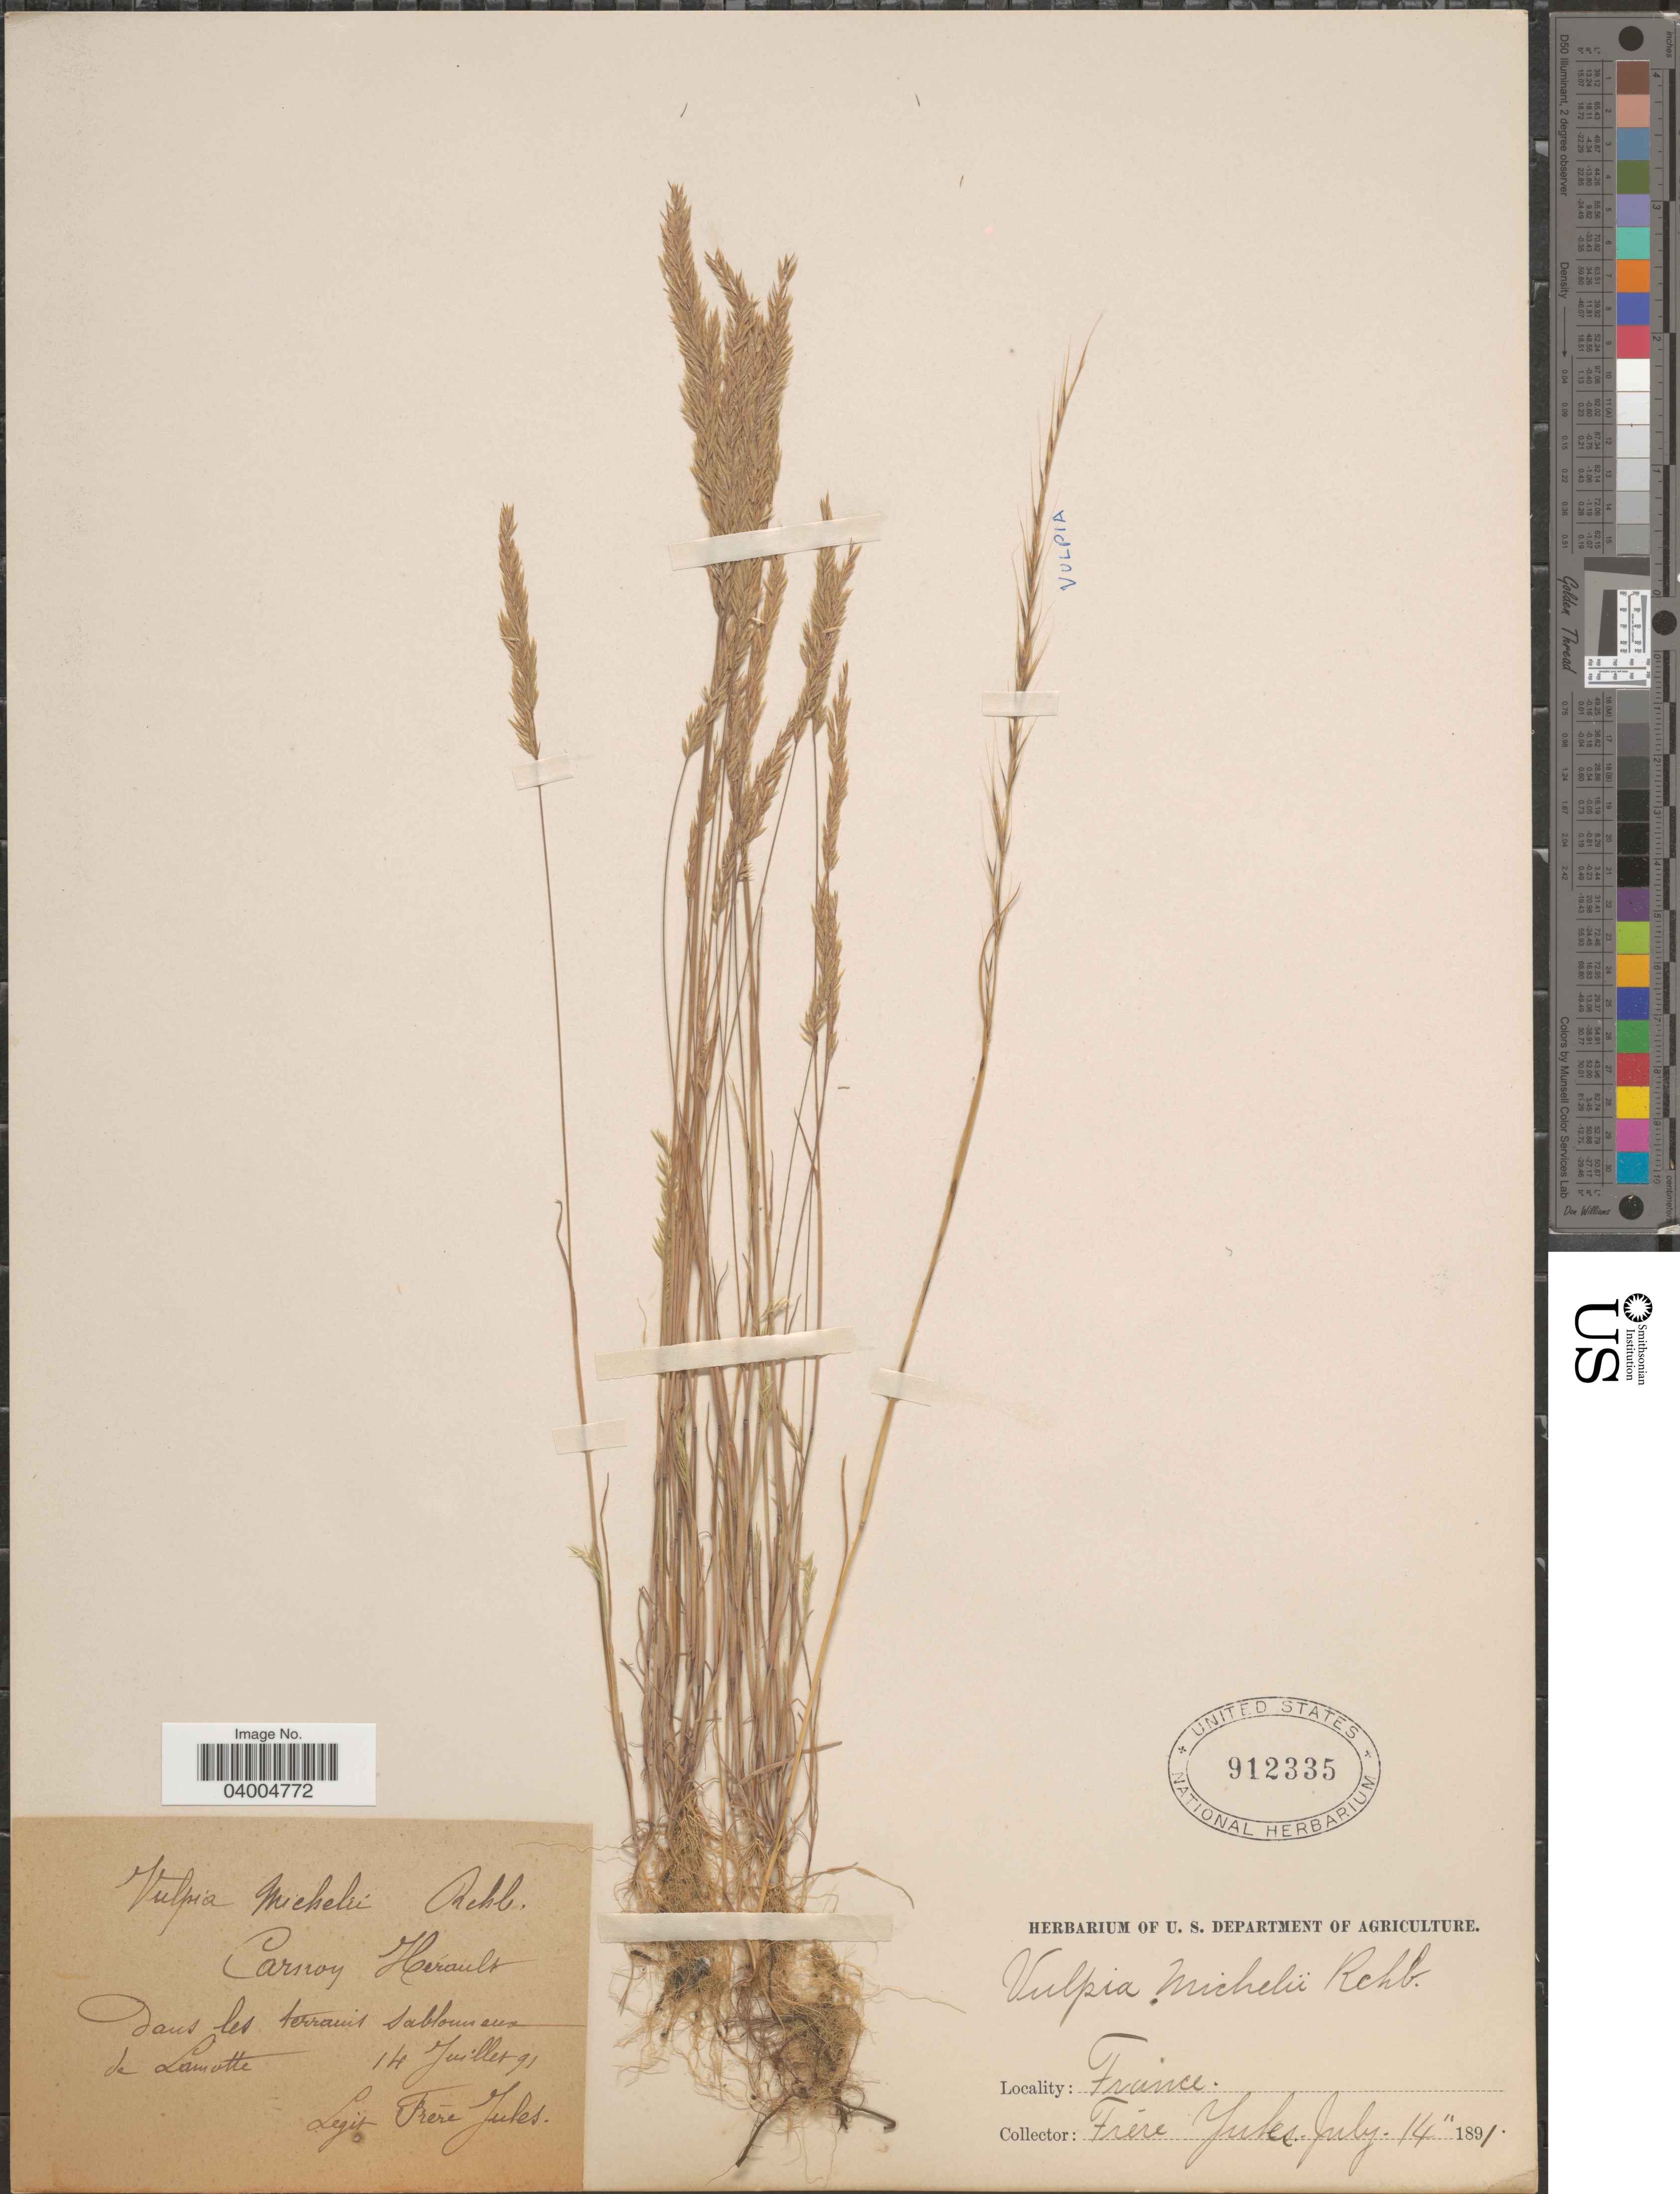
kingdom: Plantae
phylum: Tracheophyta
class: Liliopsida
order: Poales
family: Poaceae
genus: Avellinia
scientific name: Avellinia michelii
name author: (Savi) Parl.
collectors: Jules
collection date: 1891-09-14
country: France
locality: Carnoy Herault dans les terrains sablonneux de Lamotte.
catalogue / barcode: US 912335